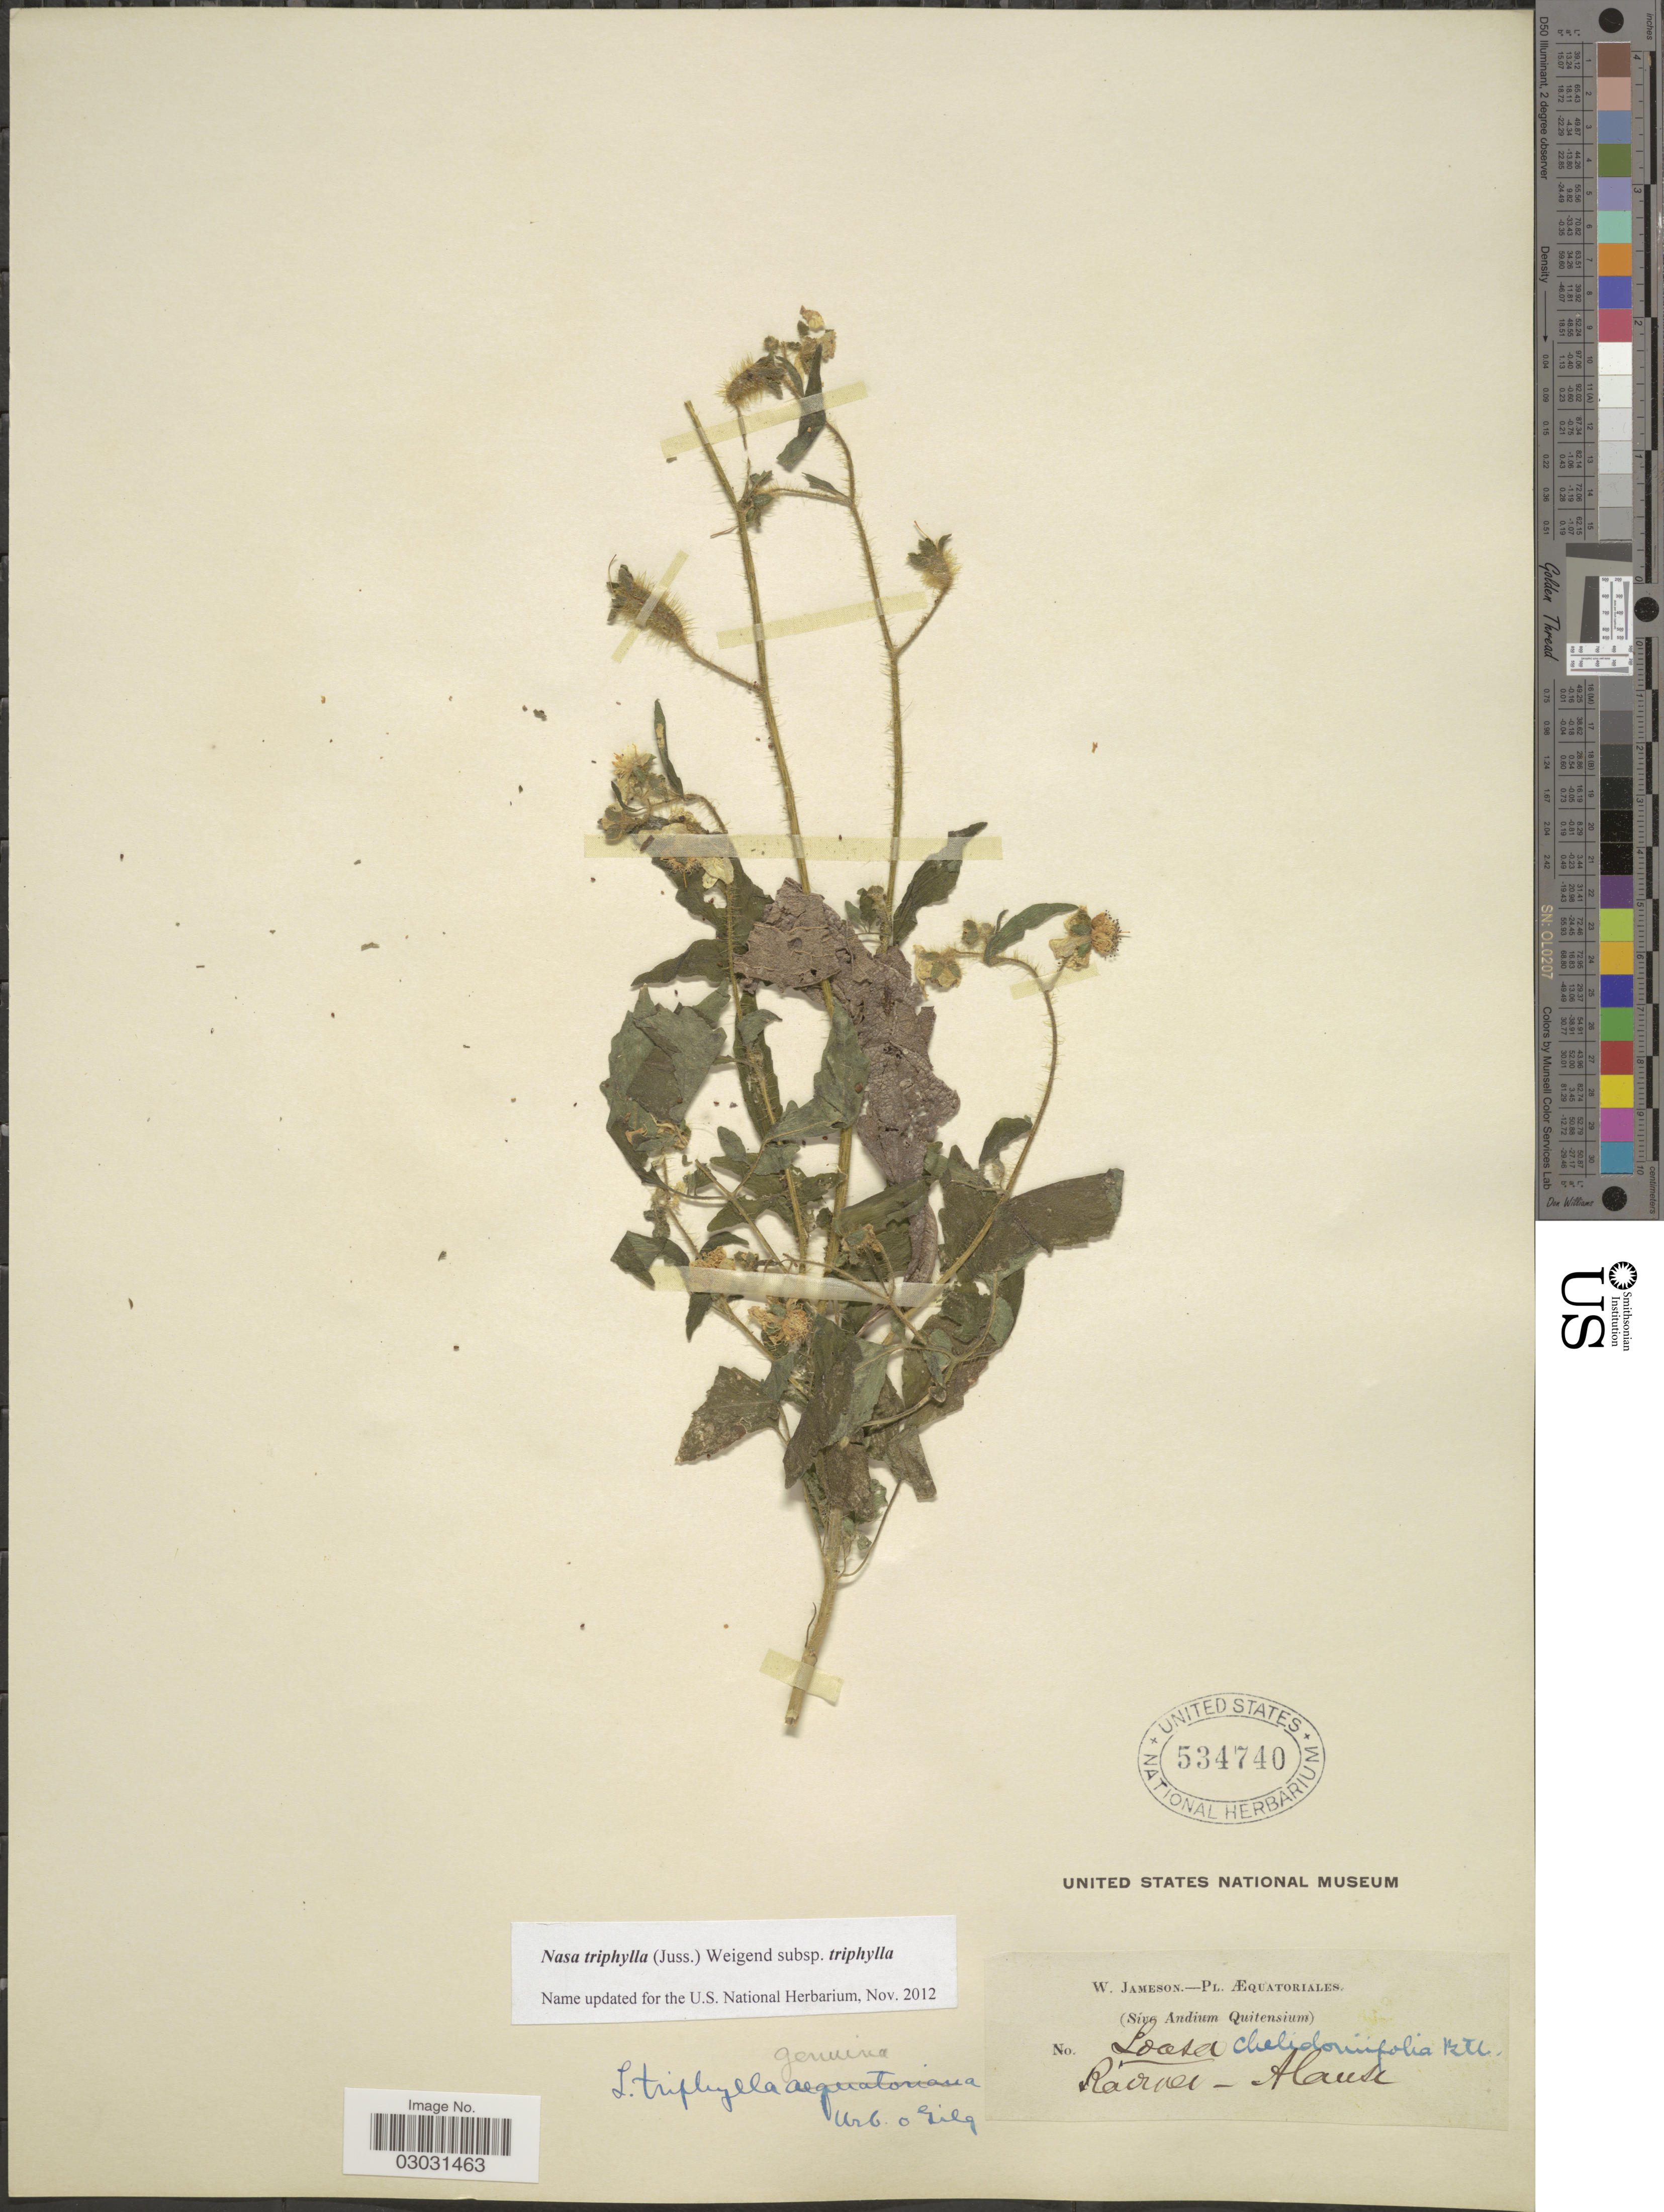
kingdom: Plantae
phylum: Tracheophyta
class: Magnoliopsida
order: Cornales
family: Loasaceae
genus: Nasa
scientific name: Nasa triphylla subsp. triphylla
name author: (Juss.) Wiegand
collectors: W. Jameson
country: Ecuador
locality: Æquatoriales. Raviner-Alause [interpreted] [unsure placement]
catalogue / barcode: US 534740